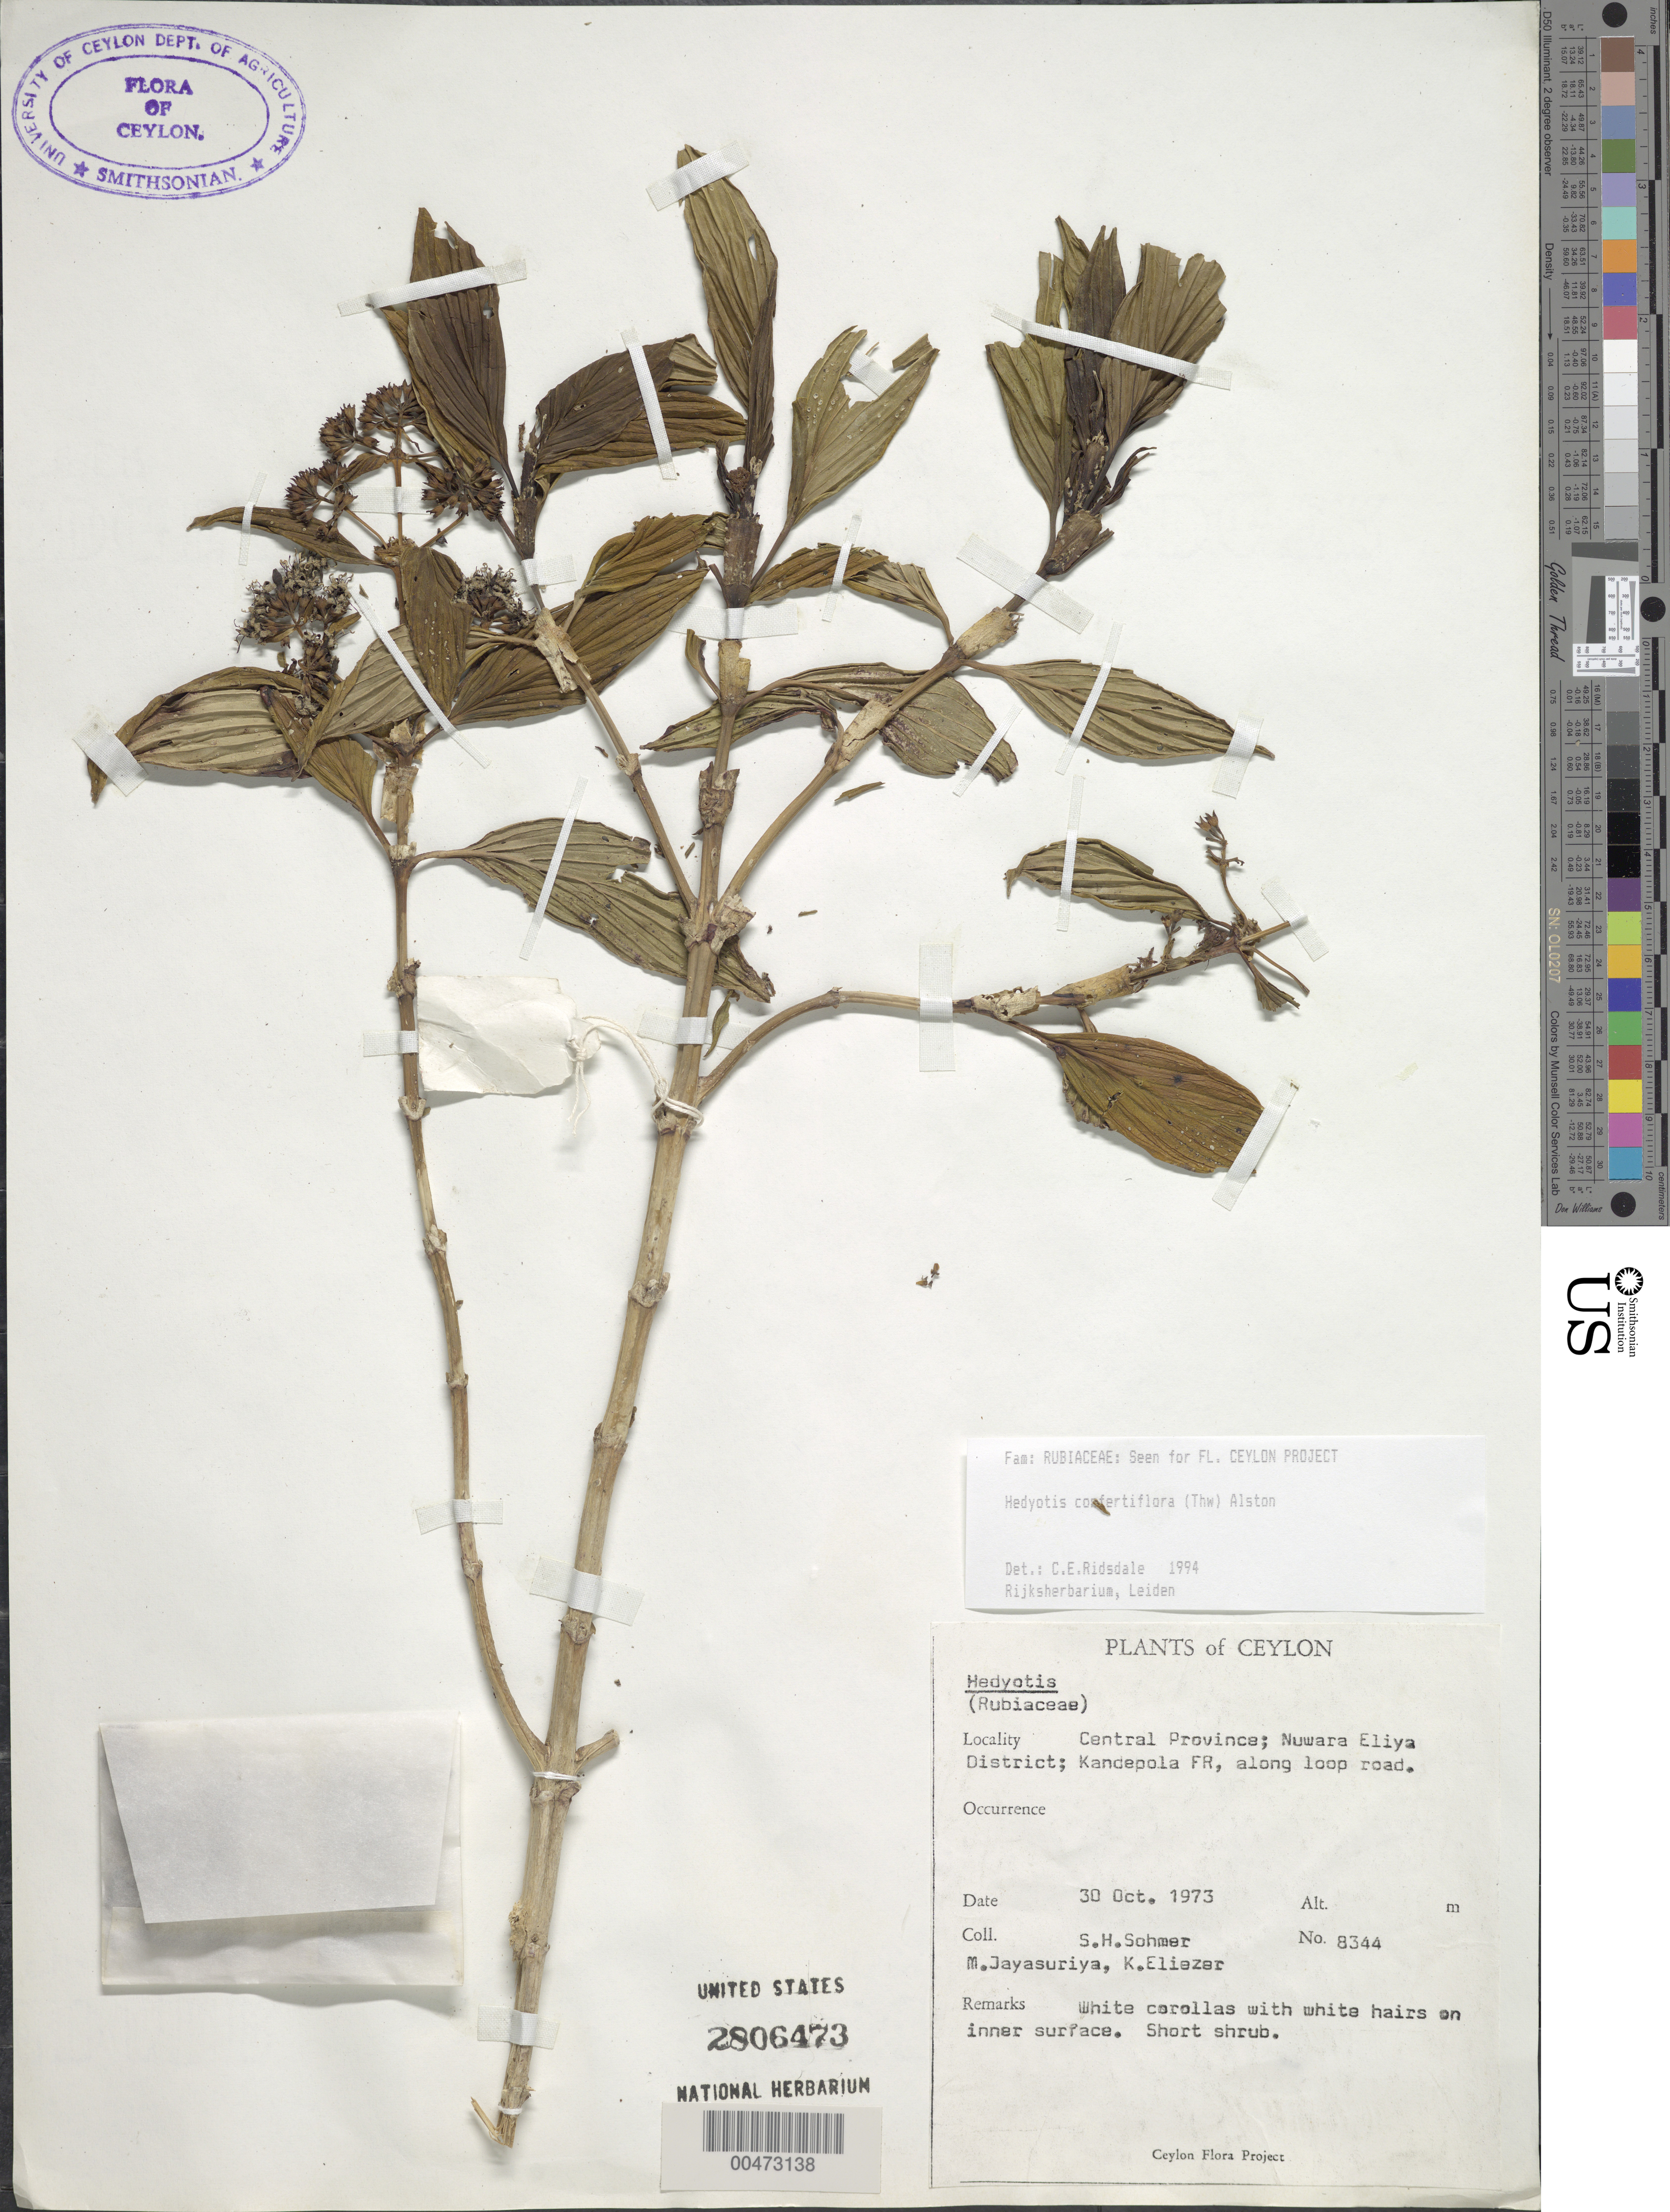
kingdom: Plantae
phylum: Tracheophyta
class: Magnoliopsida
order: Gentianales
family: Rubiaceae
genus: Hedyotis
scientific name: Hedyotis confertiflora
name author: (Thwaites) Alston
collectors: S. H. Sohmer, A. H. Jayasuriya & K. Eliezer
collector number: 8344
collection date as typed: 30 Oct 1973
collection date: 1973-10-30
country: Sri Lanka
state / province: Central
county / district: Nuwara Eliya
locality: Kandepola FR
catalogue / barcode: US 2806473